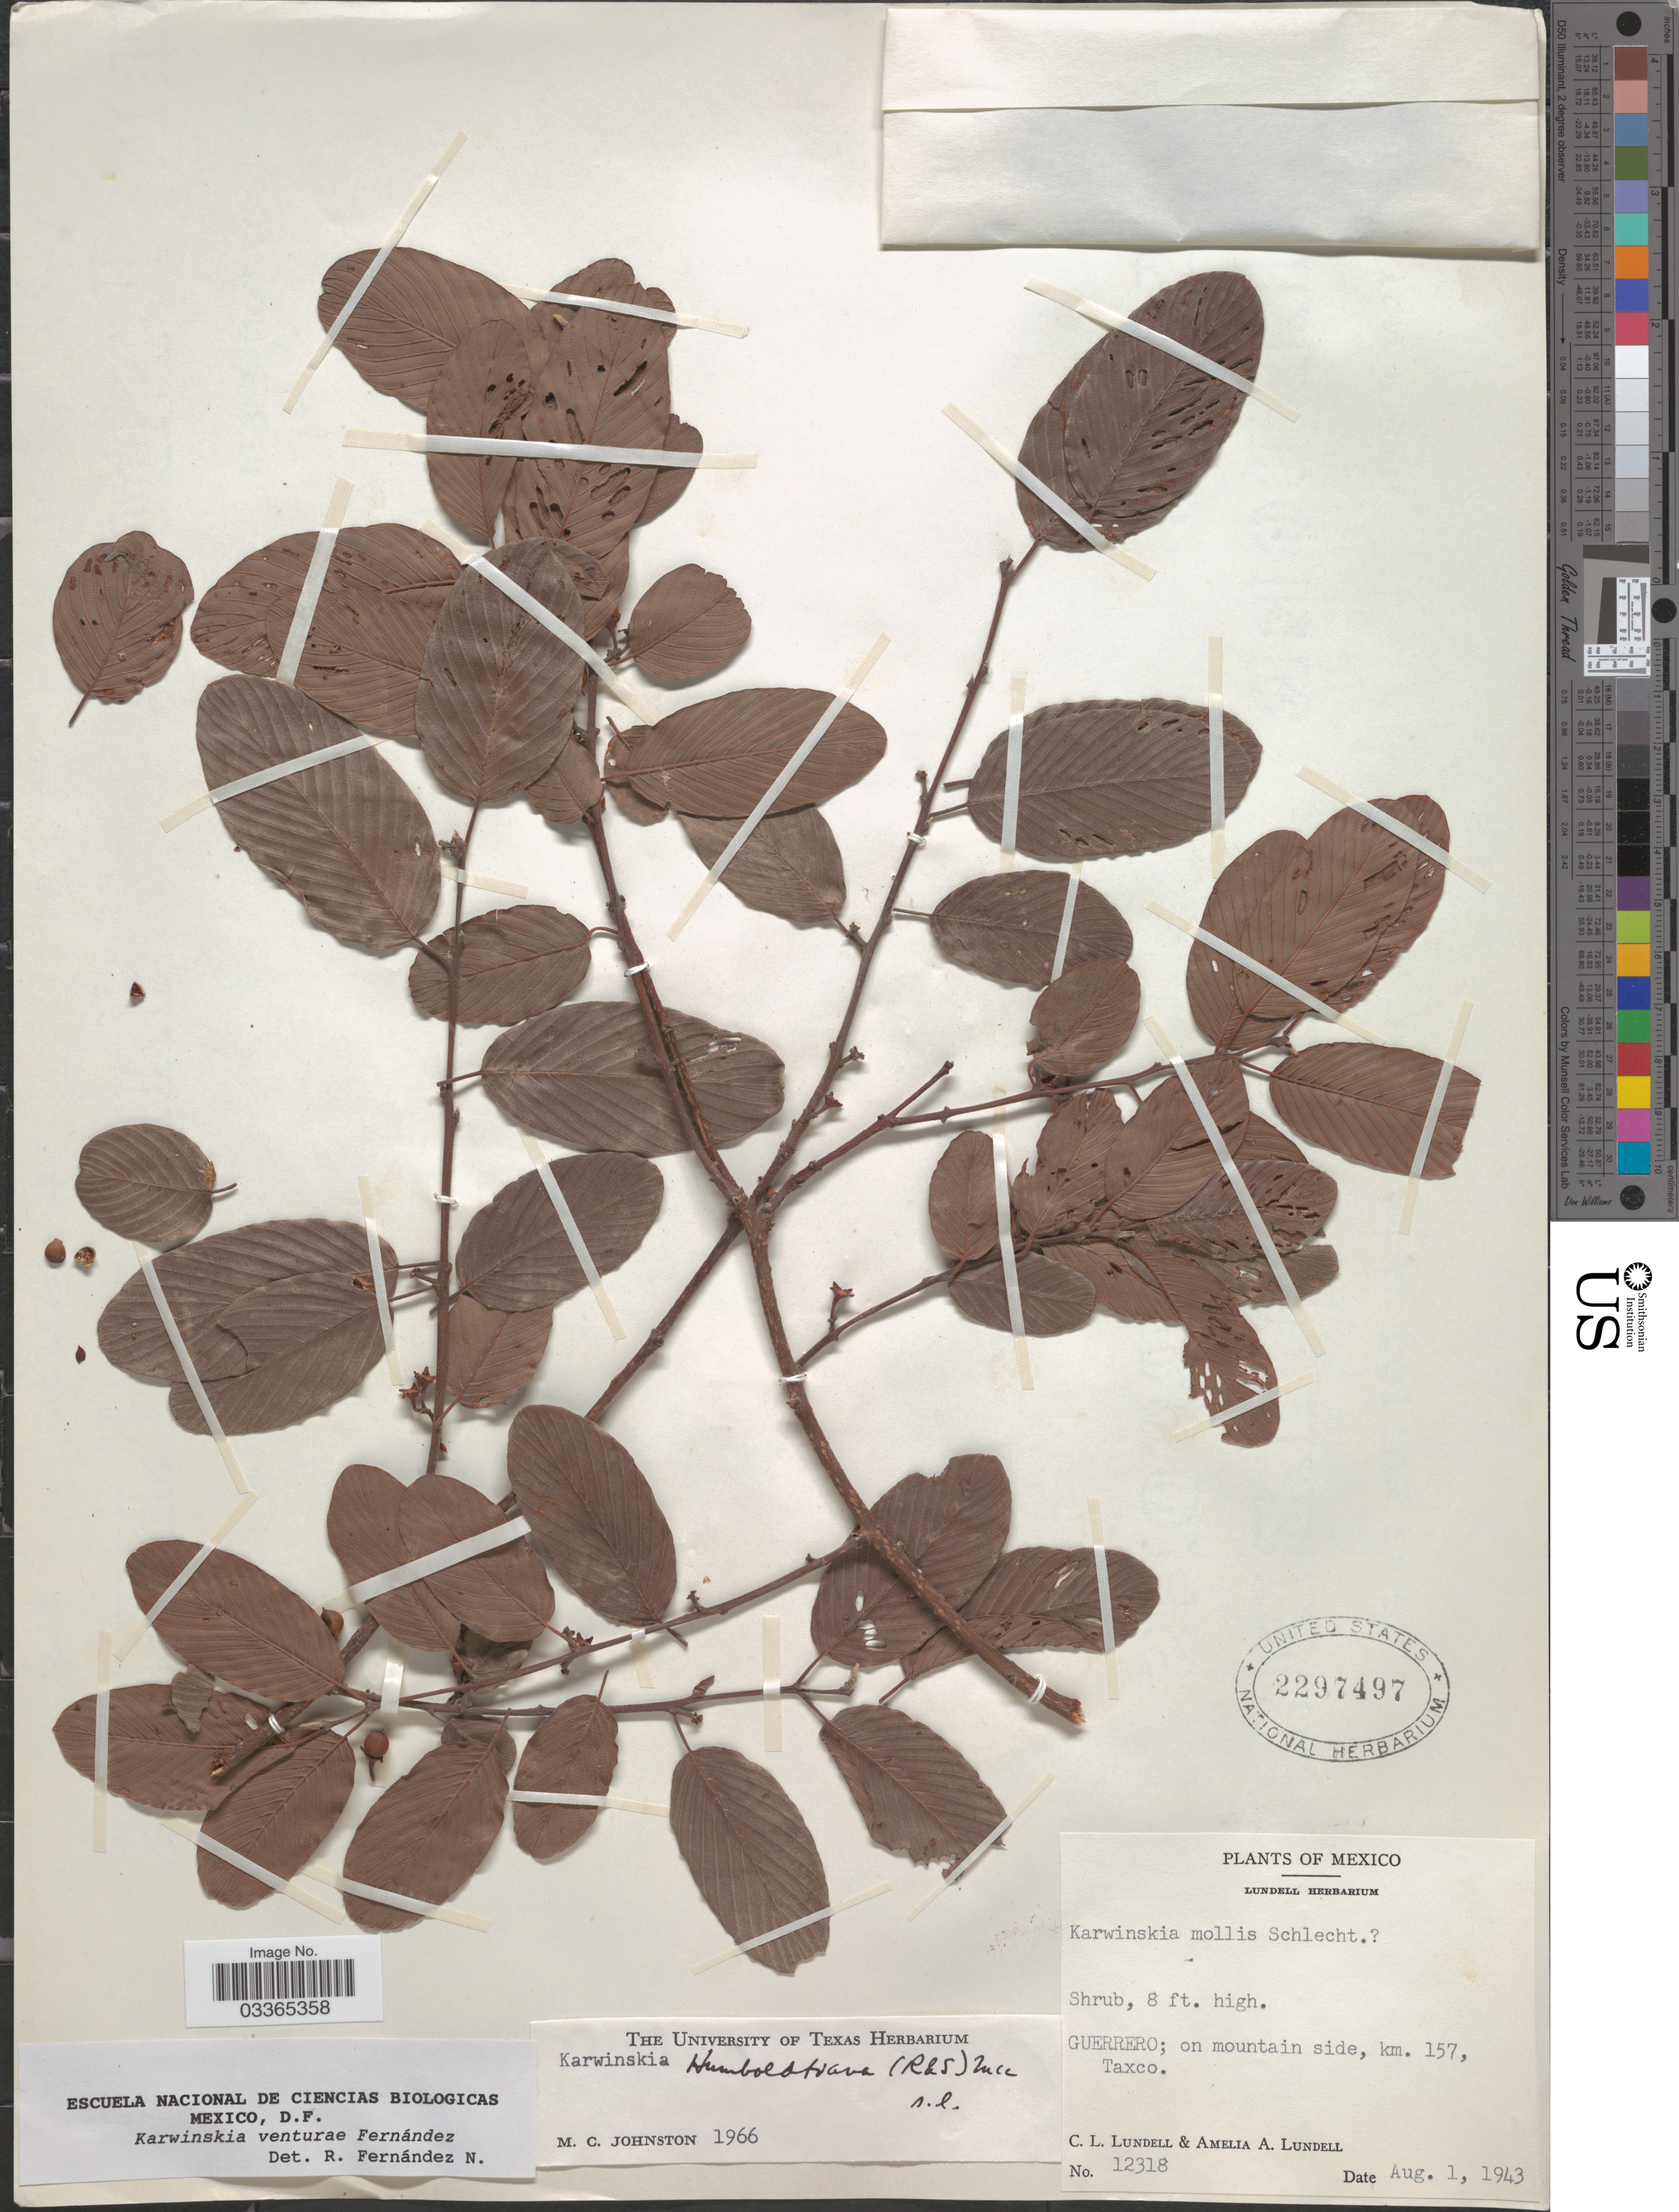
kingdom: Plantae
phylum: Tracheophyta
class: Magnoliopsida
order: Rosales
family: Rhamnaceae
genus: Karwinskia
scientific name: Karwinskia venturae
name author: Fernández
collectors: C. L. Lundell & A. A. Lundell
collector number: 12318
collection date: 1943-08-01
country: Mexico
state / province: Guerrero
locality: On mountain side, km. 157, Taxco.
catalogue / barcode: US 2297497